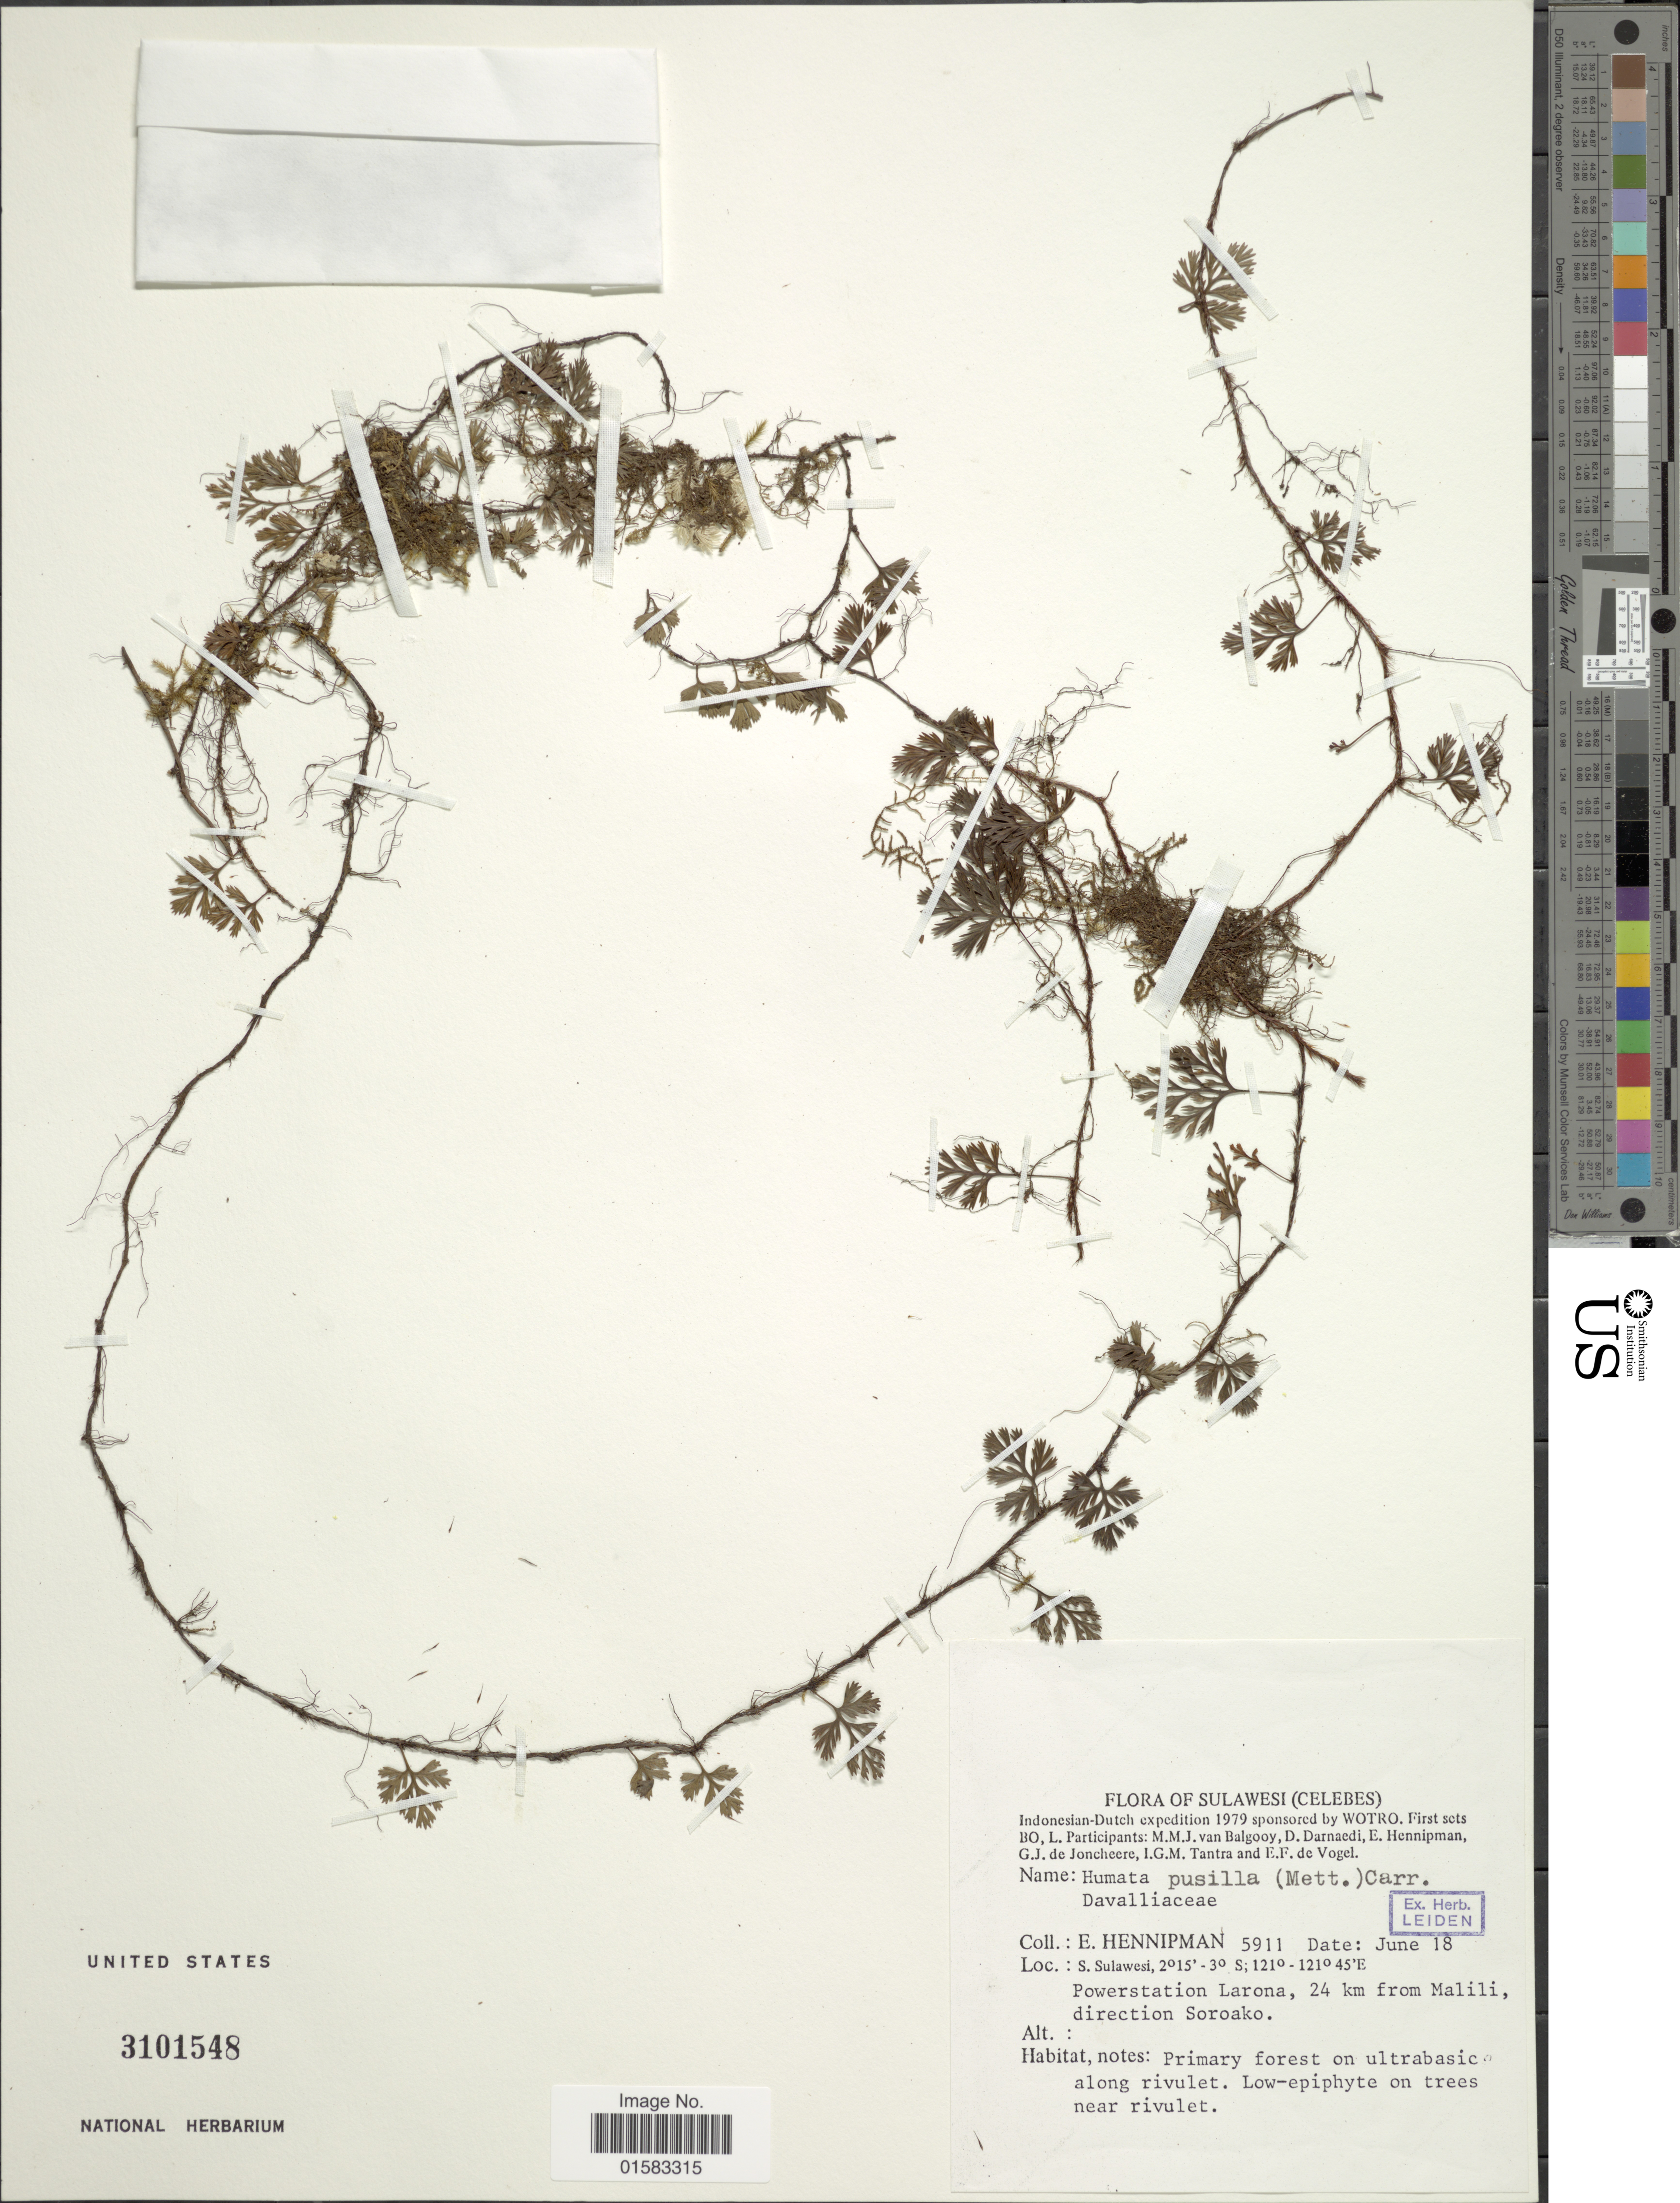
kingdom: Plantae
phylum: Tracheophyta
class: Polypodiopsida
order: Polypodiales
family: Davalliaceae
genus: Davallia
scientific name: Davallia repens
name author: (L. f.) Kuhn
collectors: E. Hennipman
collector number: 5911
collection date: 1979-06-18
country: Indonesia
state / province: Sulawesi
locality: Indonesian-Dutch Expedition, Celebes, S. Sulawesi, Powerstation Larona, 24 km from Malili direction Soroako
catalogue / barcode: US 3101548